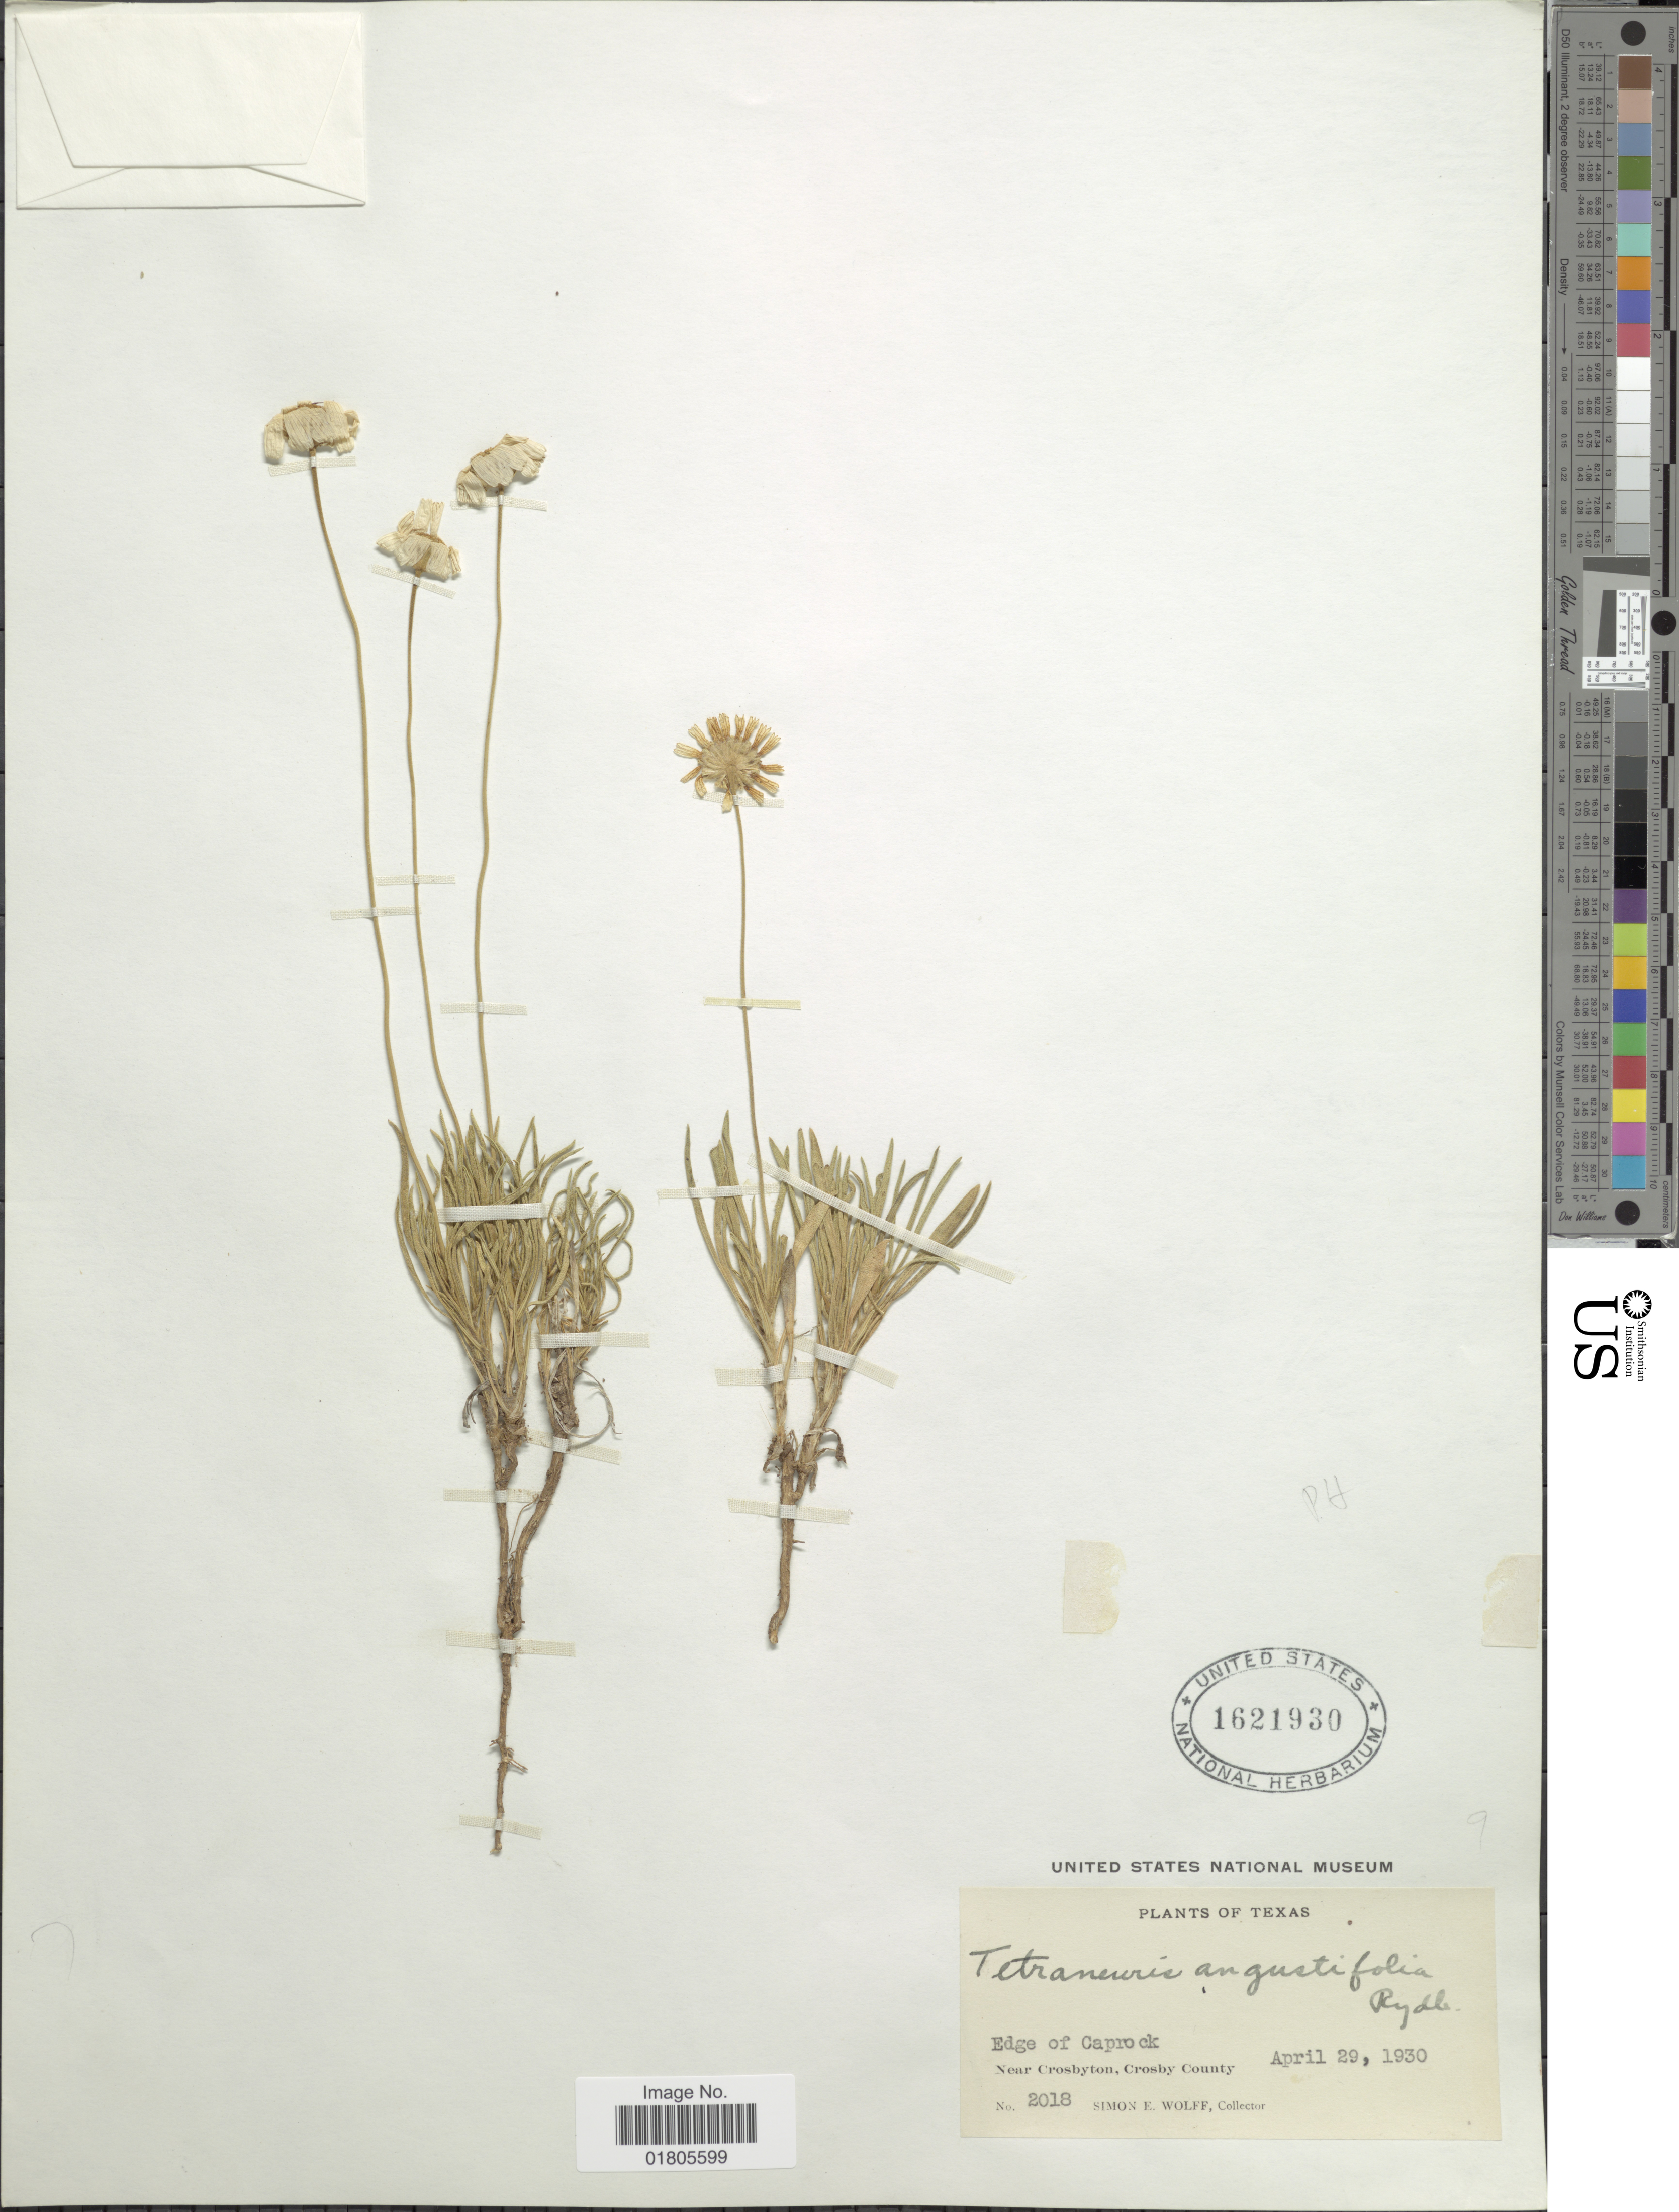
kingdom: Plantae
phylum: Tracheophyta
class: Magnoliopsida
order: Asterales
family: Asteraceae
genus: Actinea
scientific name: Actinea scaposa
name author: (DC.) Kuntze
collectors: S. E. Wolff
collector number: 2018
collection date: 1930-04-29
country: United States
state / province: Texas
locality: Edge of Caprock Near Crosbyton, Crosby County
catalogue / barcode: US 1621930